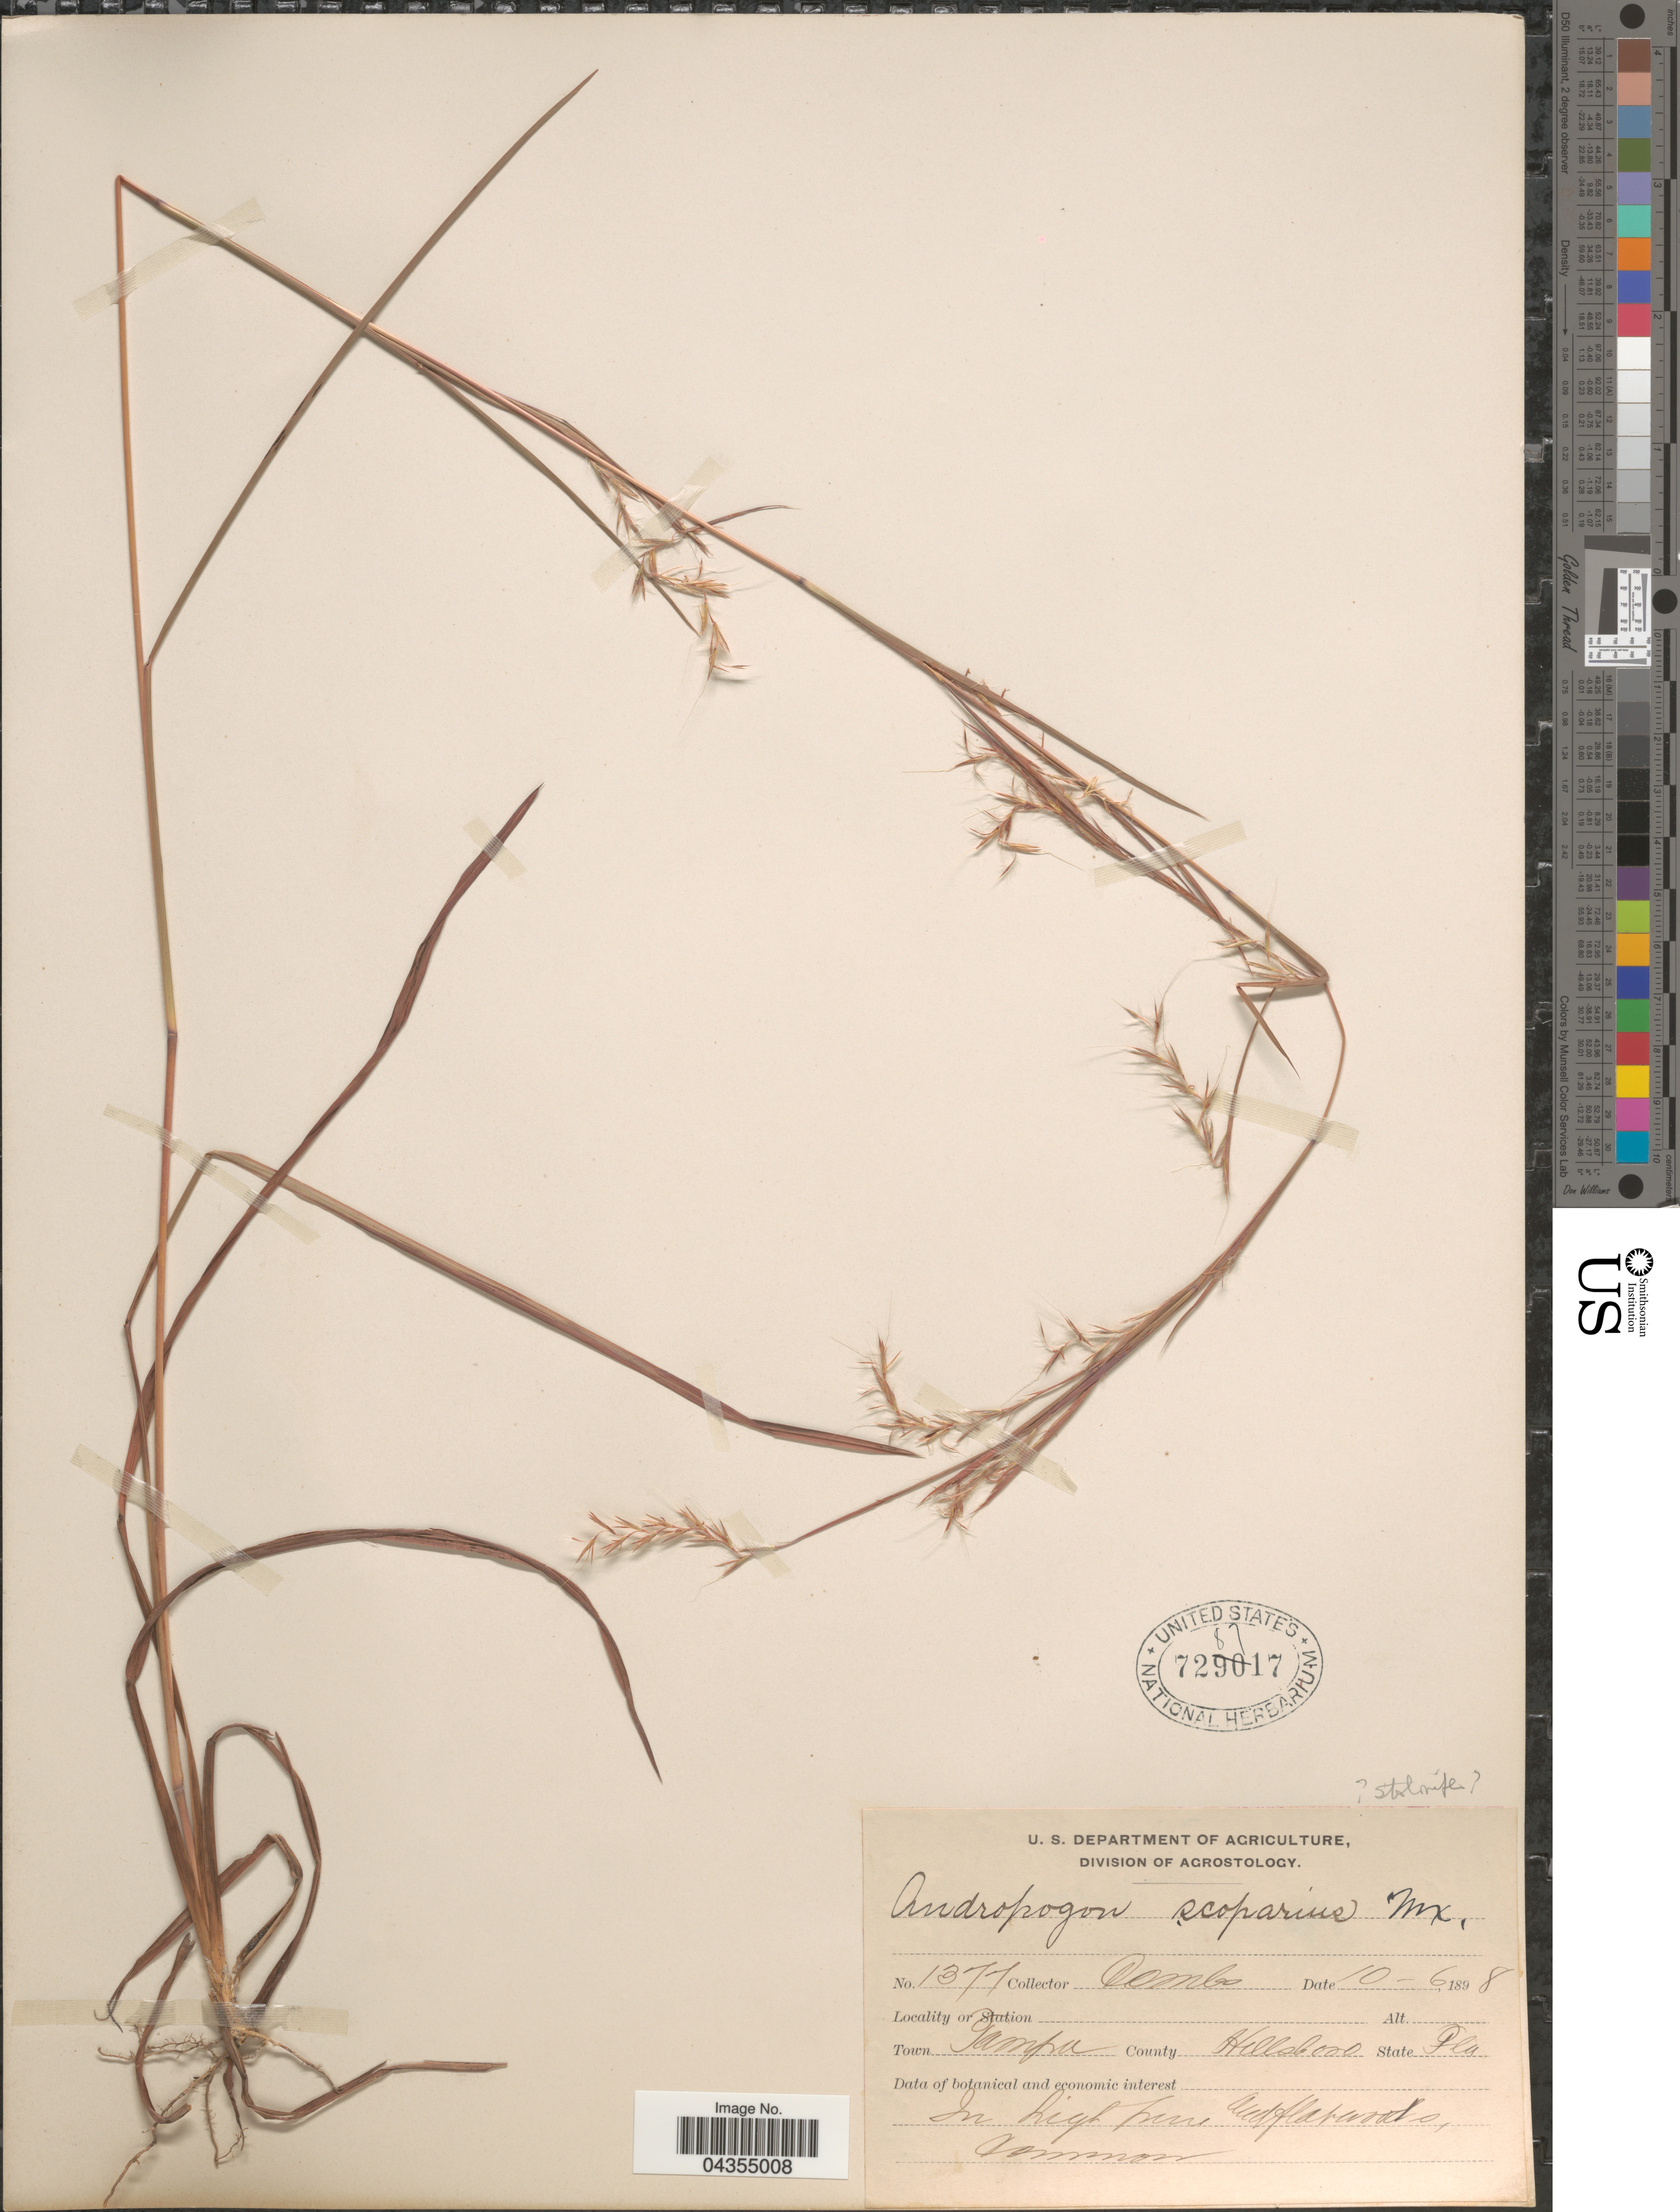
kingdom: Plantae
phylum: Tracheophyta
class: Liliopsida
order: Poales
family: Poaceae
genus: Schizachyrium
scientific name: Schizachyrium sanguineum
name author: (Retz.) Alston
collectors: -. Combs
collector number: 1377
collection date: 1898-10-06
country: United States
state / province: Florida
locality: Town Tampa. County Hillsboro.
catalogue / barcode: US 728717